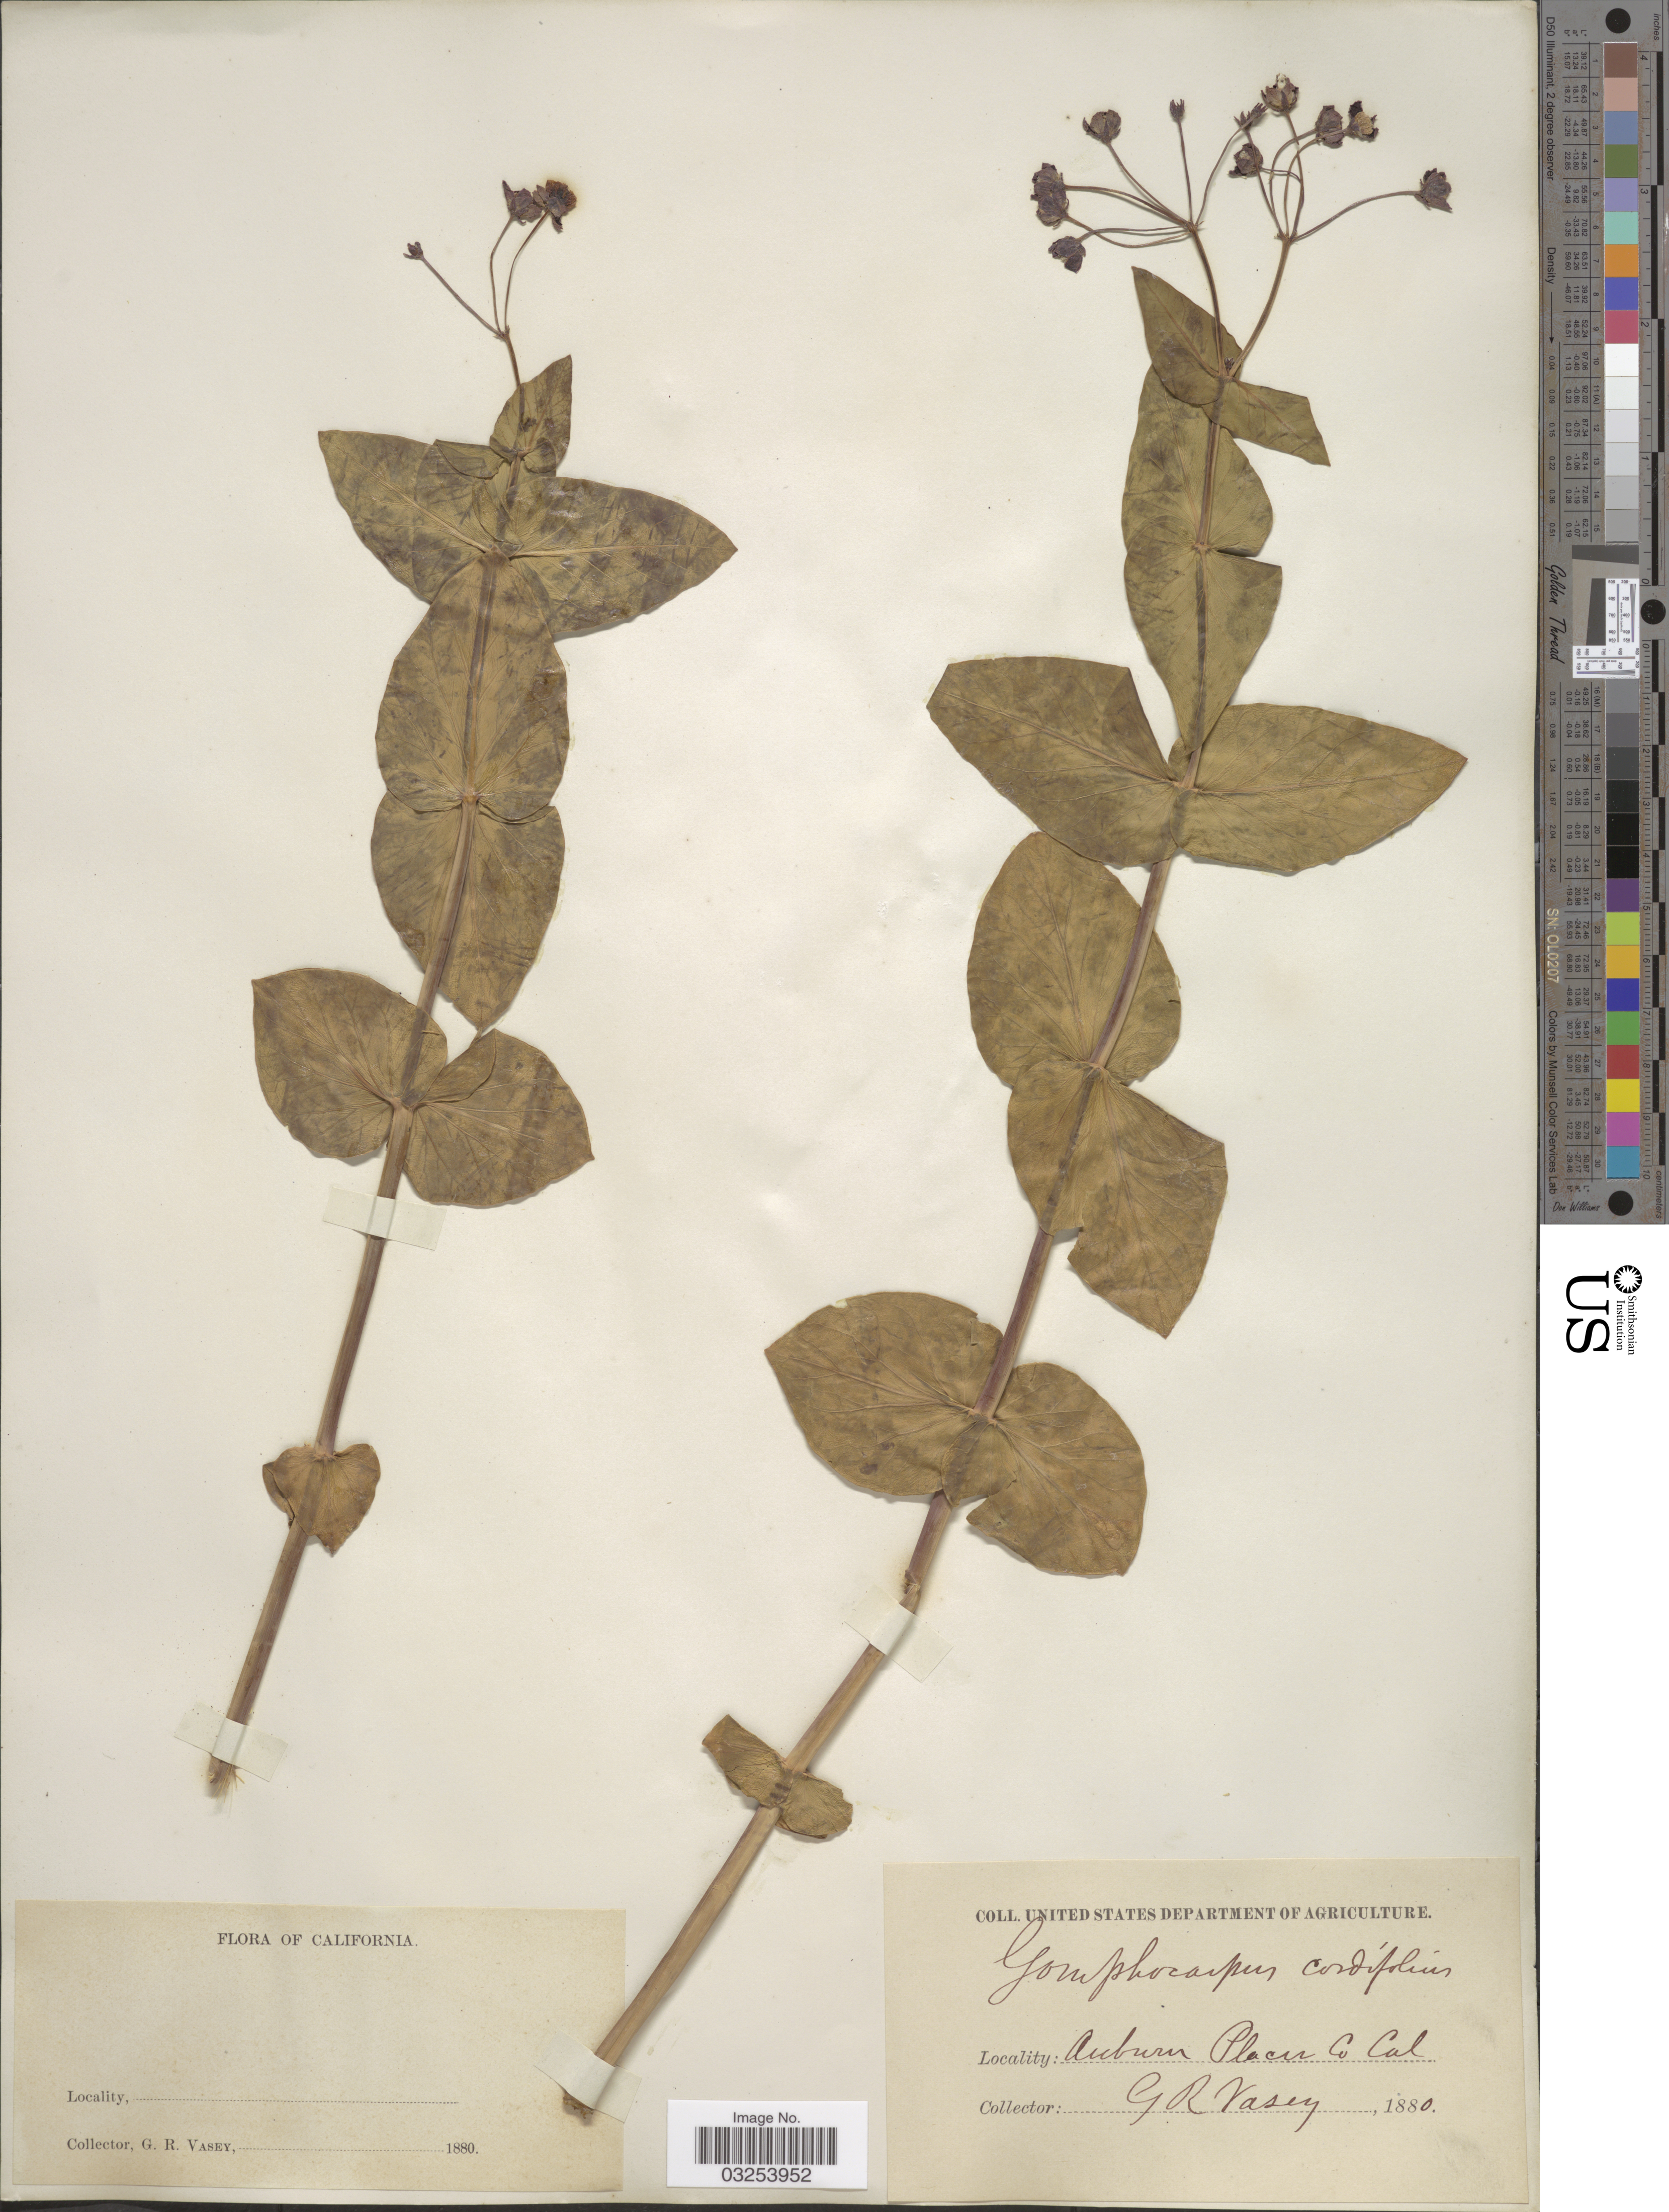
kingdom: Plantae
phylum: Tracheophyta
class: Magnoliopsida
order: Gentianales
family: Apocynaceae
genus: Asclepias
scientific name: Asclepias cordifolia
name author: (Benth.) Jeps.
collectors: G. R. Vasey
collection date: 1880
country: United States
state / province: California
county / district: Placer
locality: Auburn Placer Co.